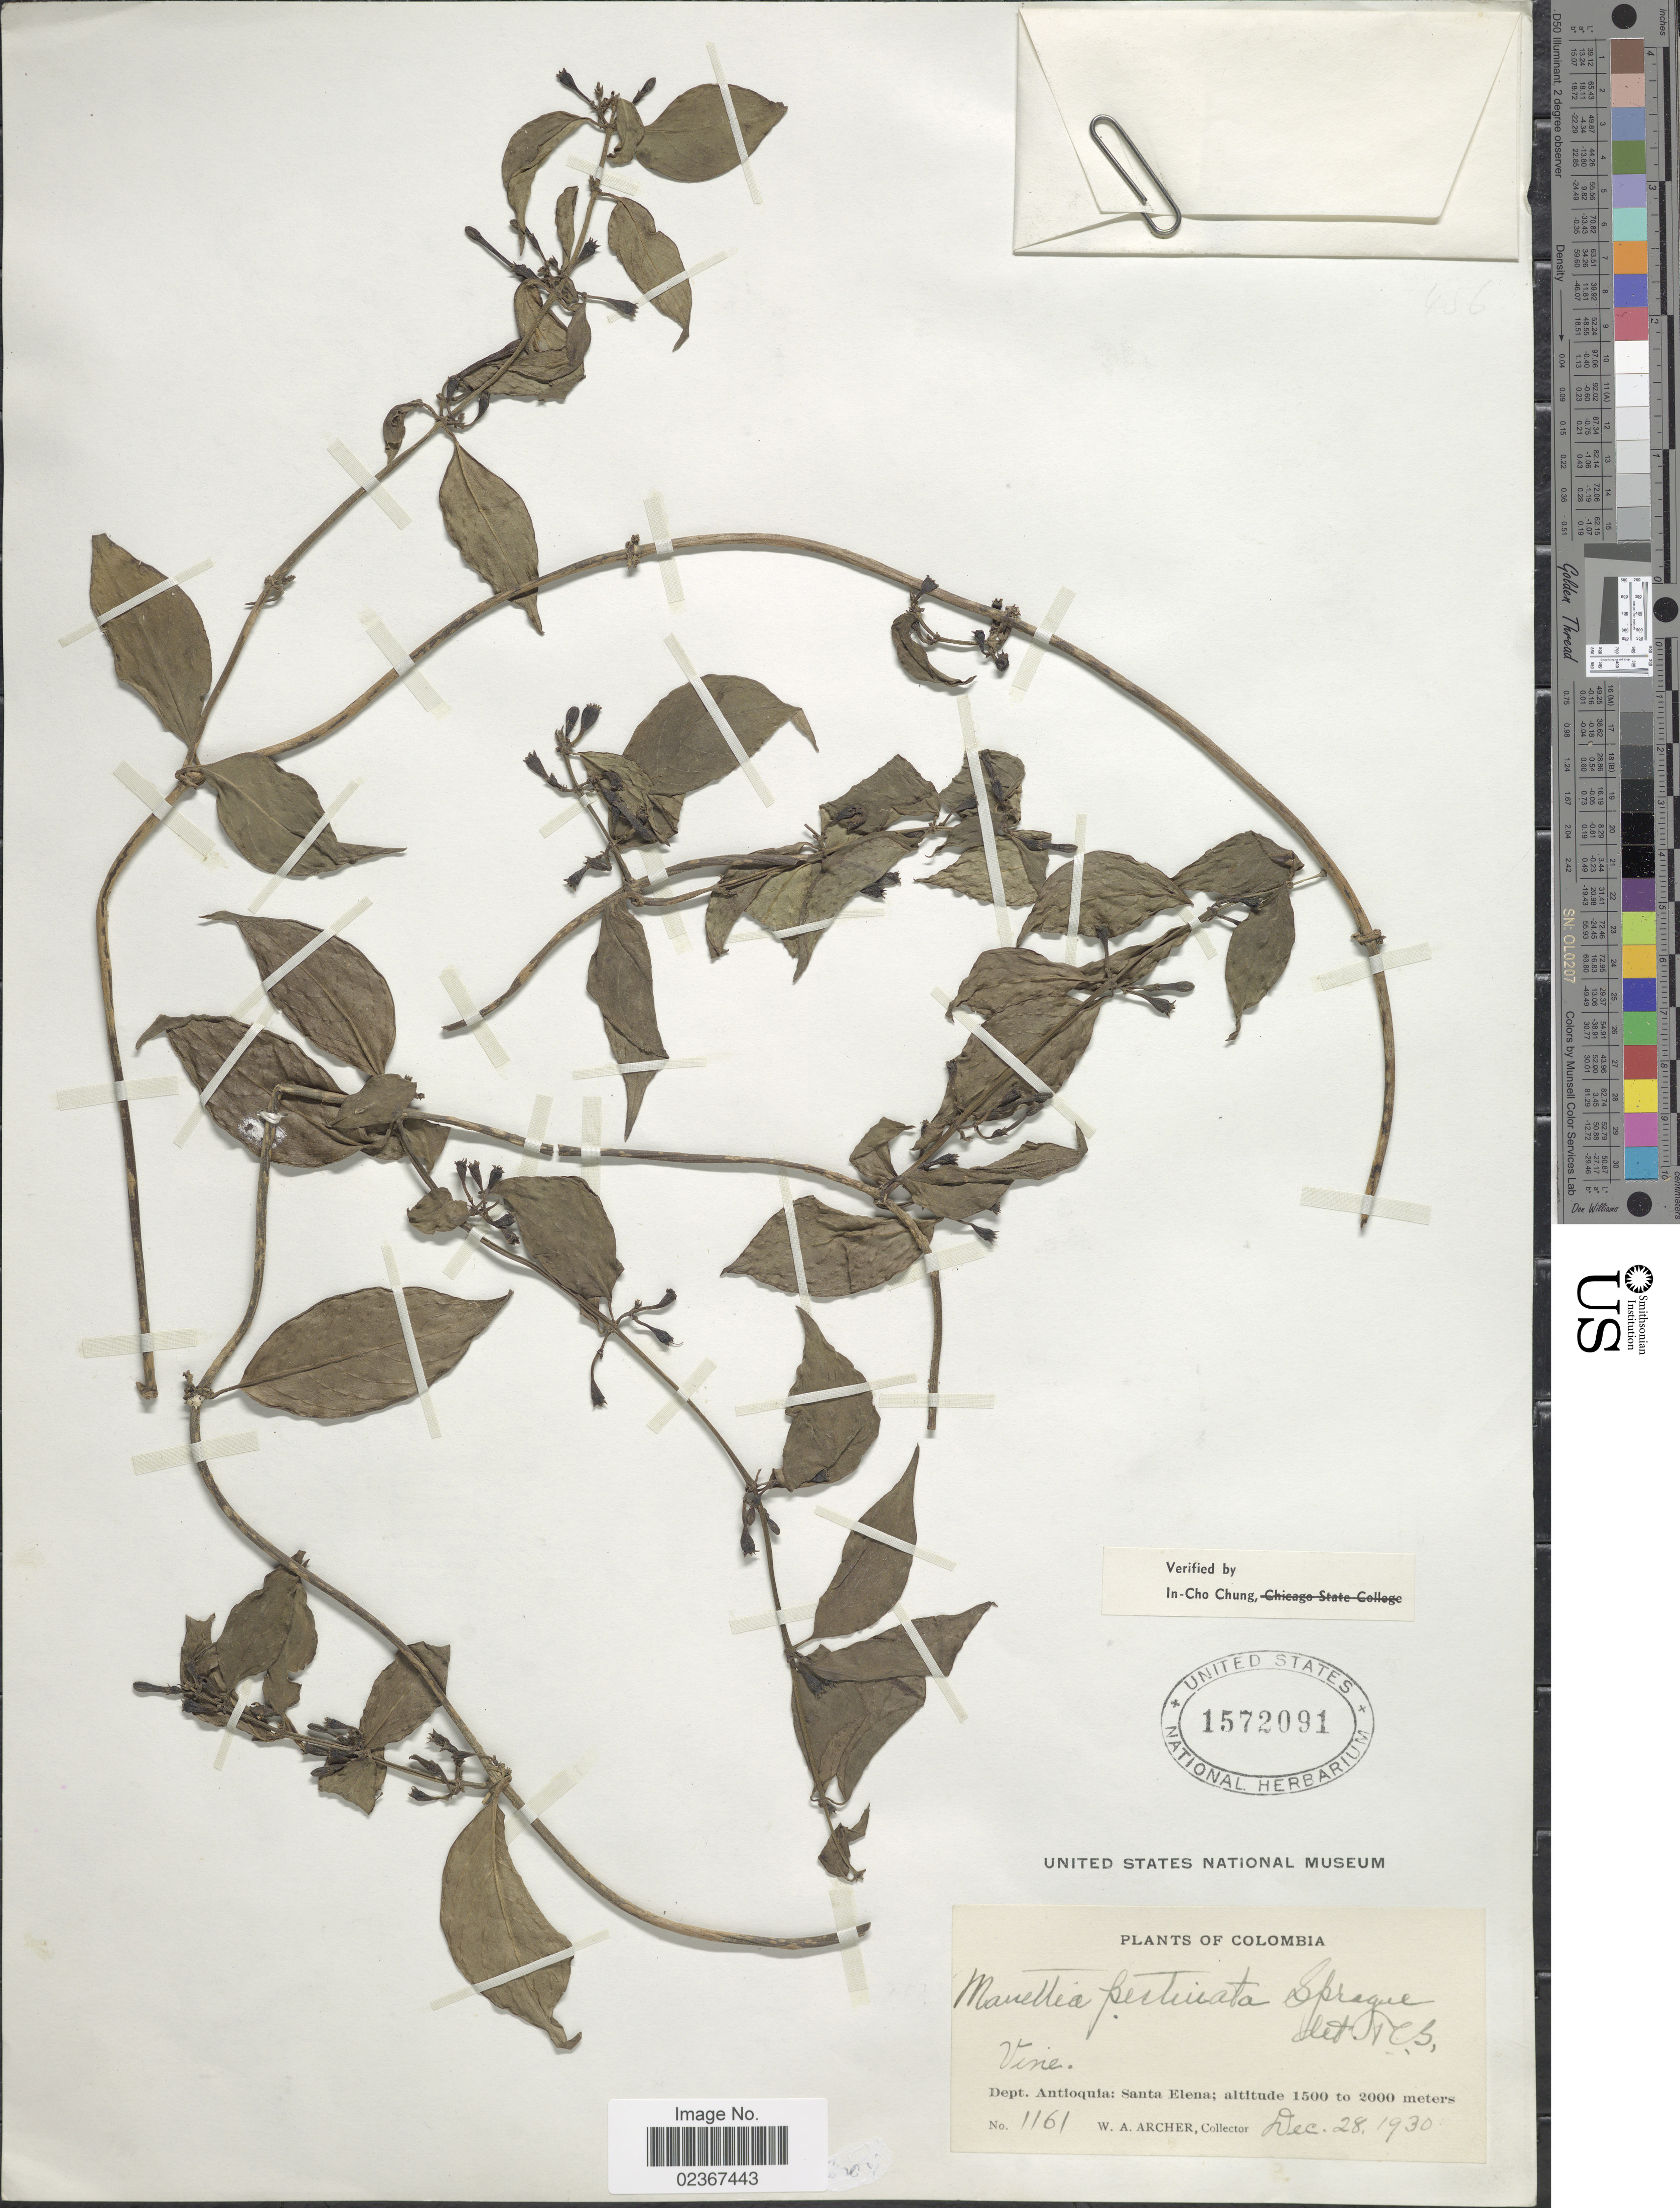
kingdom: Plantae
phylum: Tracheophyta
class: Magnoliopsida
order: Gentianales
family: Rubiaceae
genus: Manettia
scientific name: Manettia pectinata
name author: Sprague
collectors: W. A. Archer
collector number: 1161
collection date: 1930-12-28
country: Colombia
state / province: Antioquia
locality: Santa Elena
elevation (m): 1500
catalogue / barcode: US 1572091